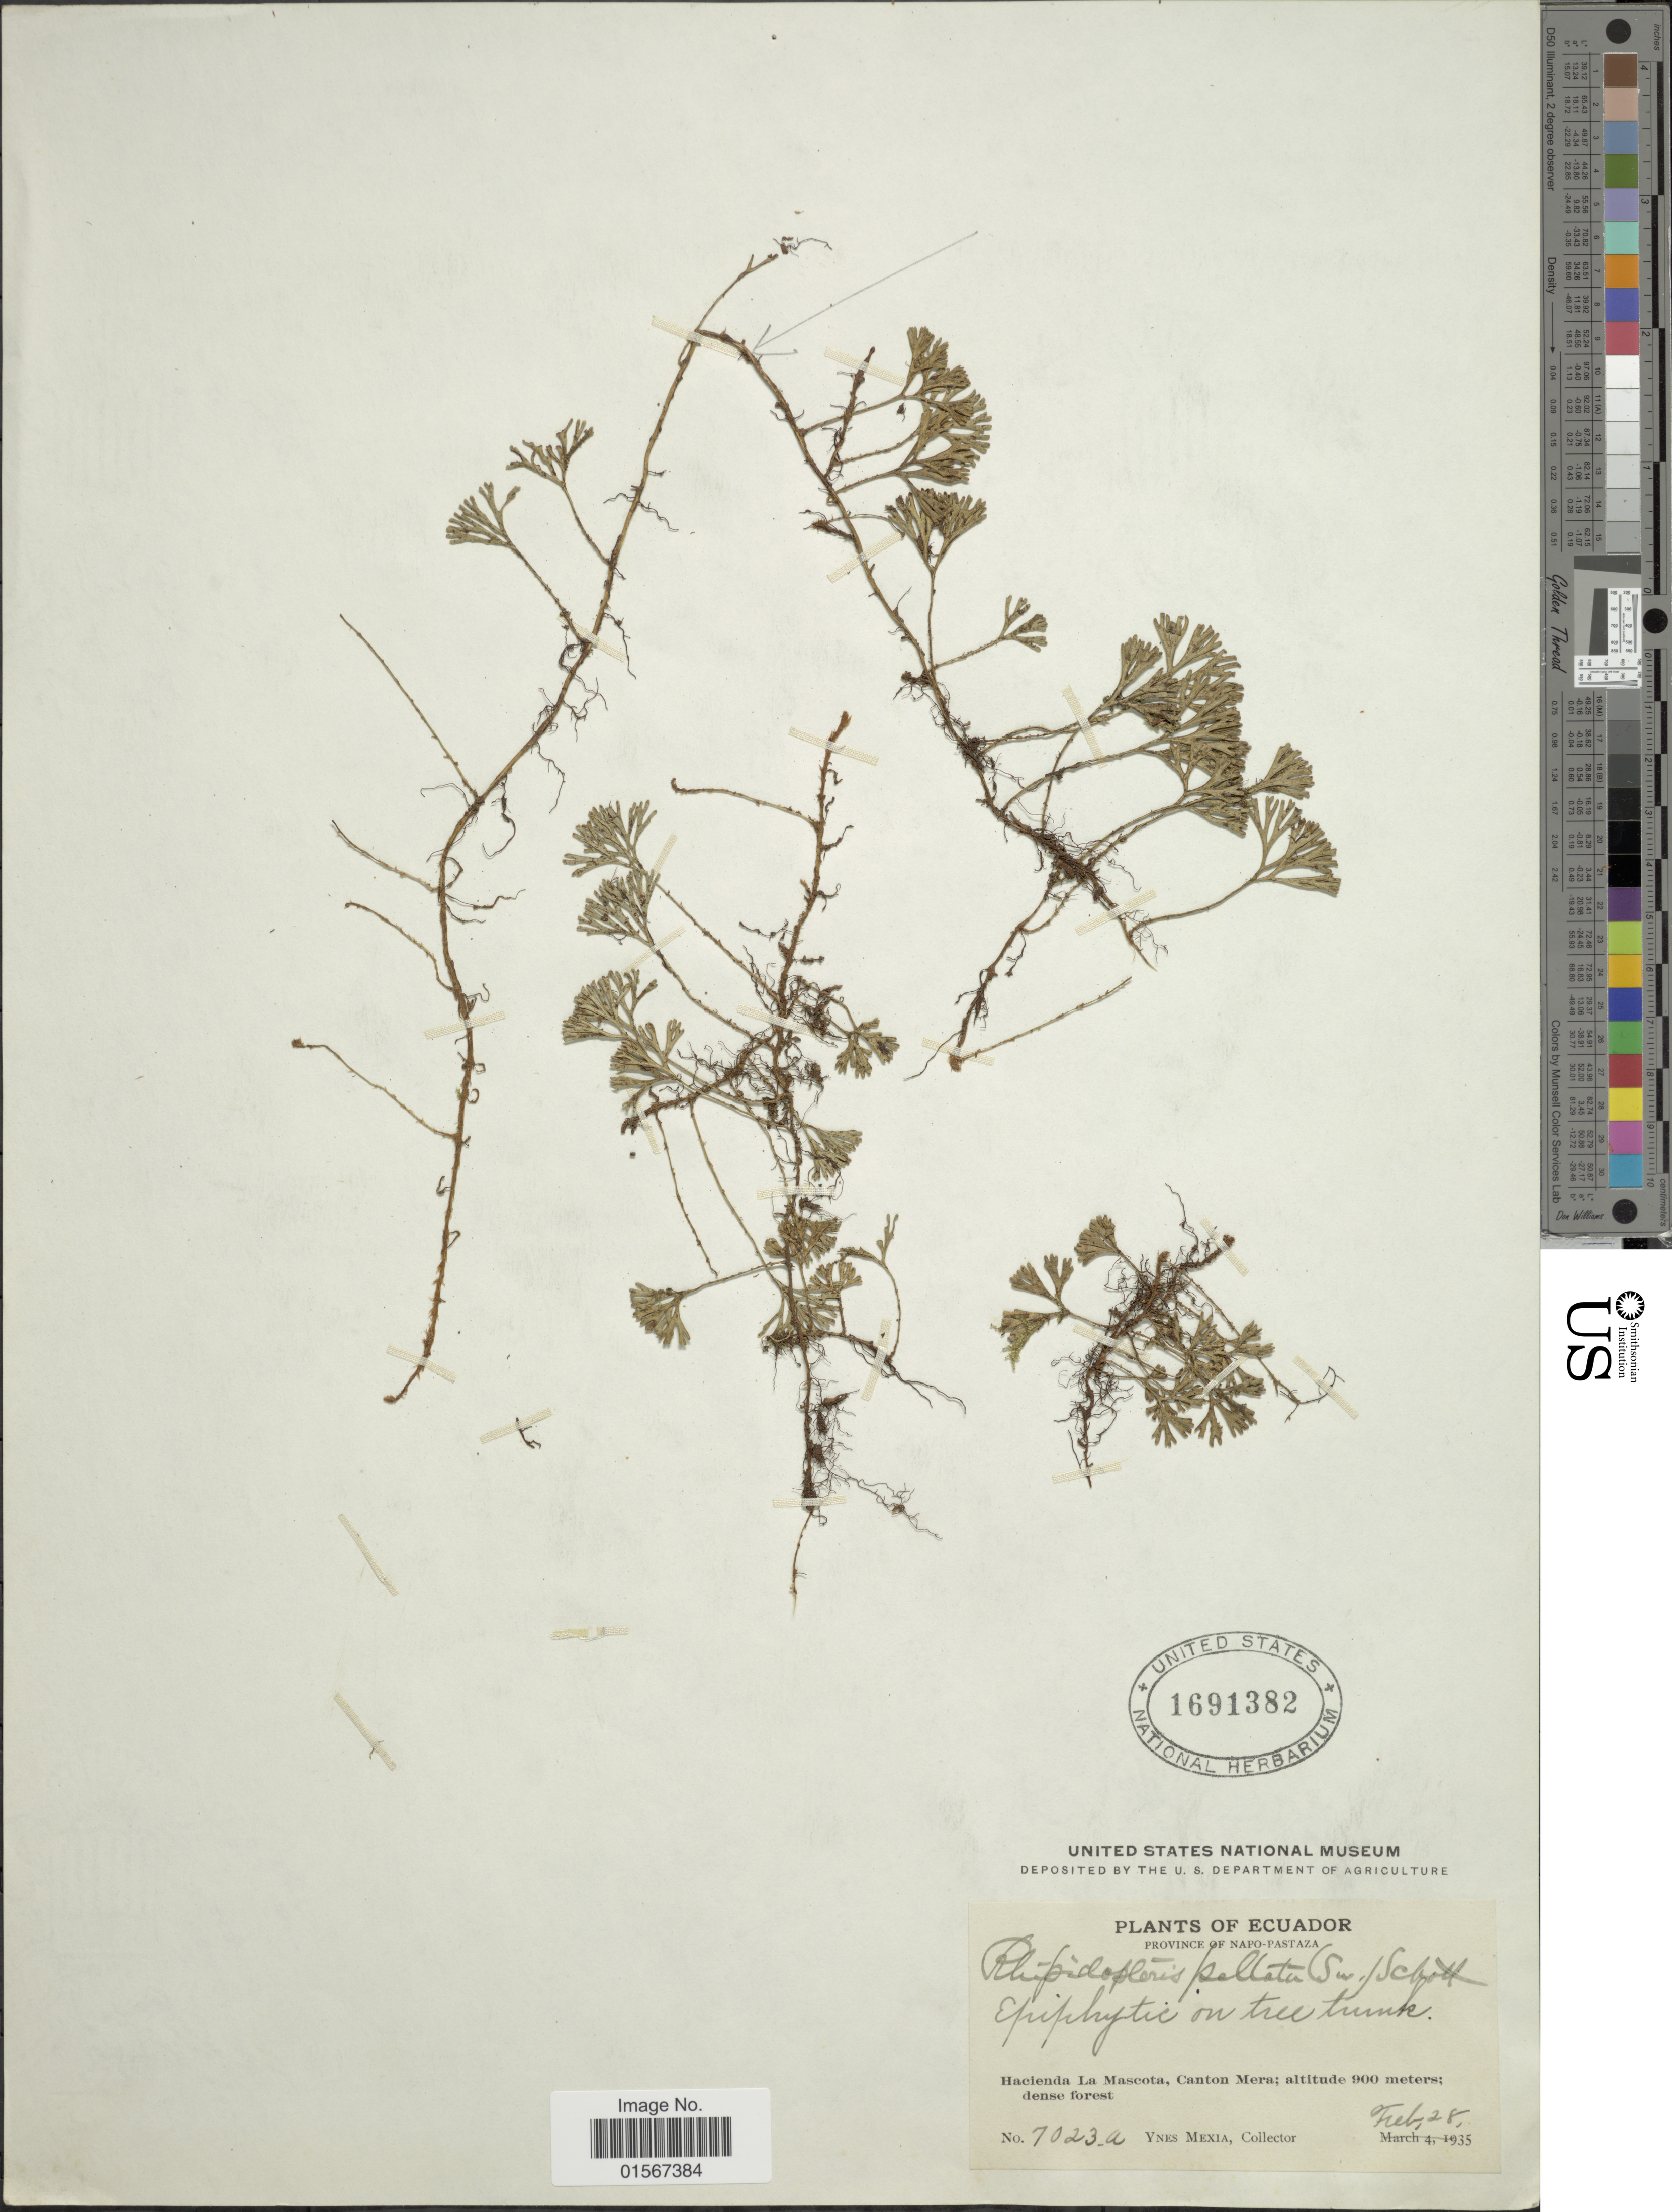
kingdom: Plantae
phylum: Tracheophyta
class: Polypodiopsida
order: Polypodiales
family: Dryopteridaceae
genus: Elaphoglossum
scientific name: Elaphoglossum peltatum f. peltatum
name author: (Sw.) Urb.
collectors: Y. Mexia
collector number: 7023a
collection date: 1935-02-28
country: Ecuador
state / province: Napo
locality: Ecuador, Province of Napo-Pastaza, Hacienda La Mascota, Canton Mera.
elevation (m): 900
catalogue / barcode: US 1691382